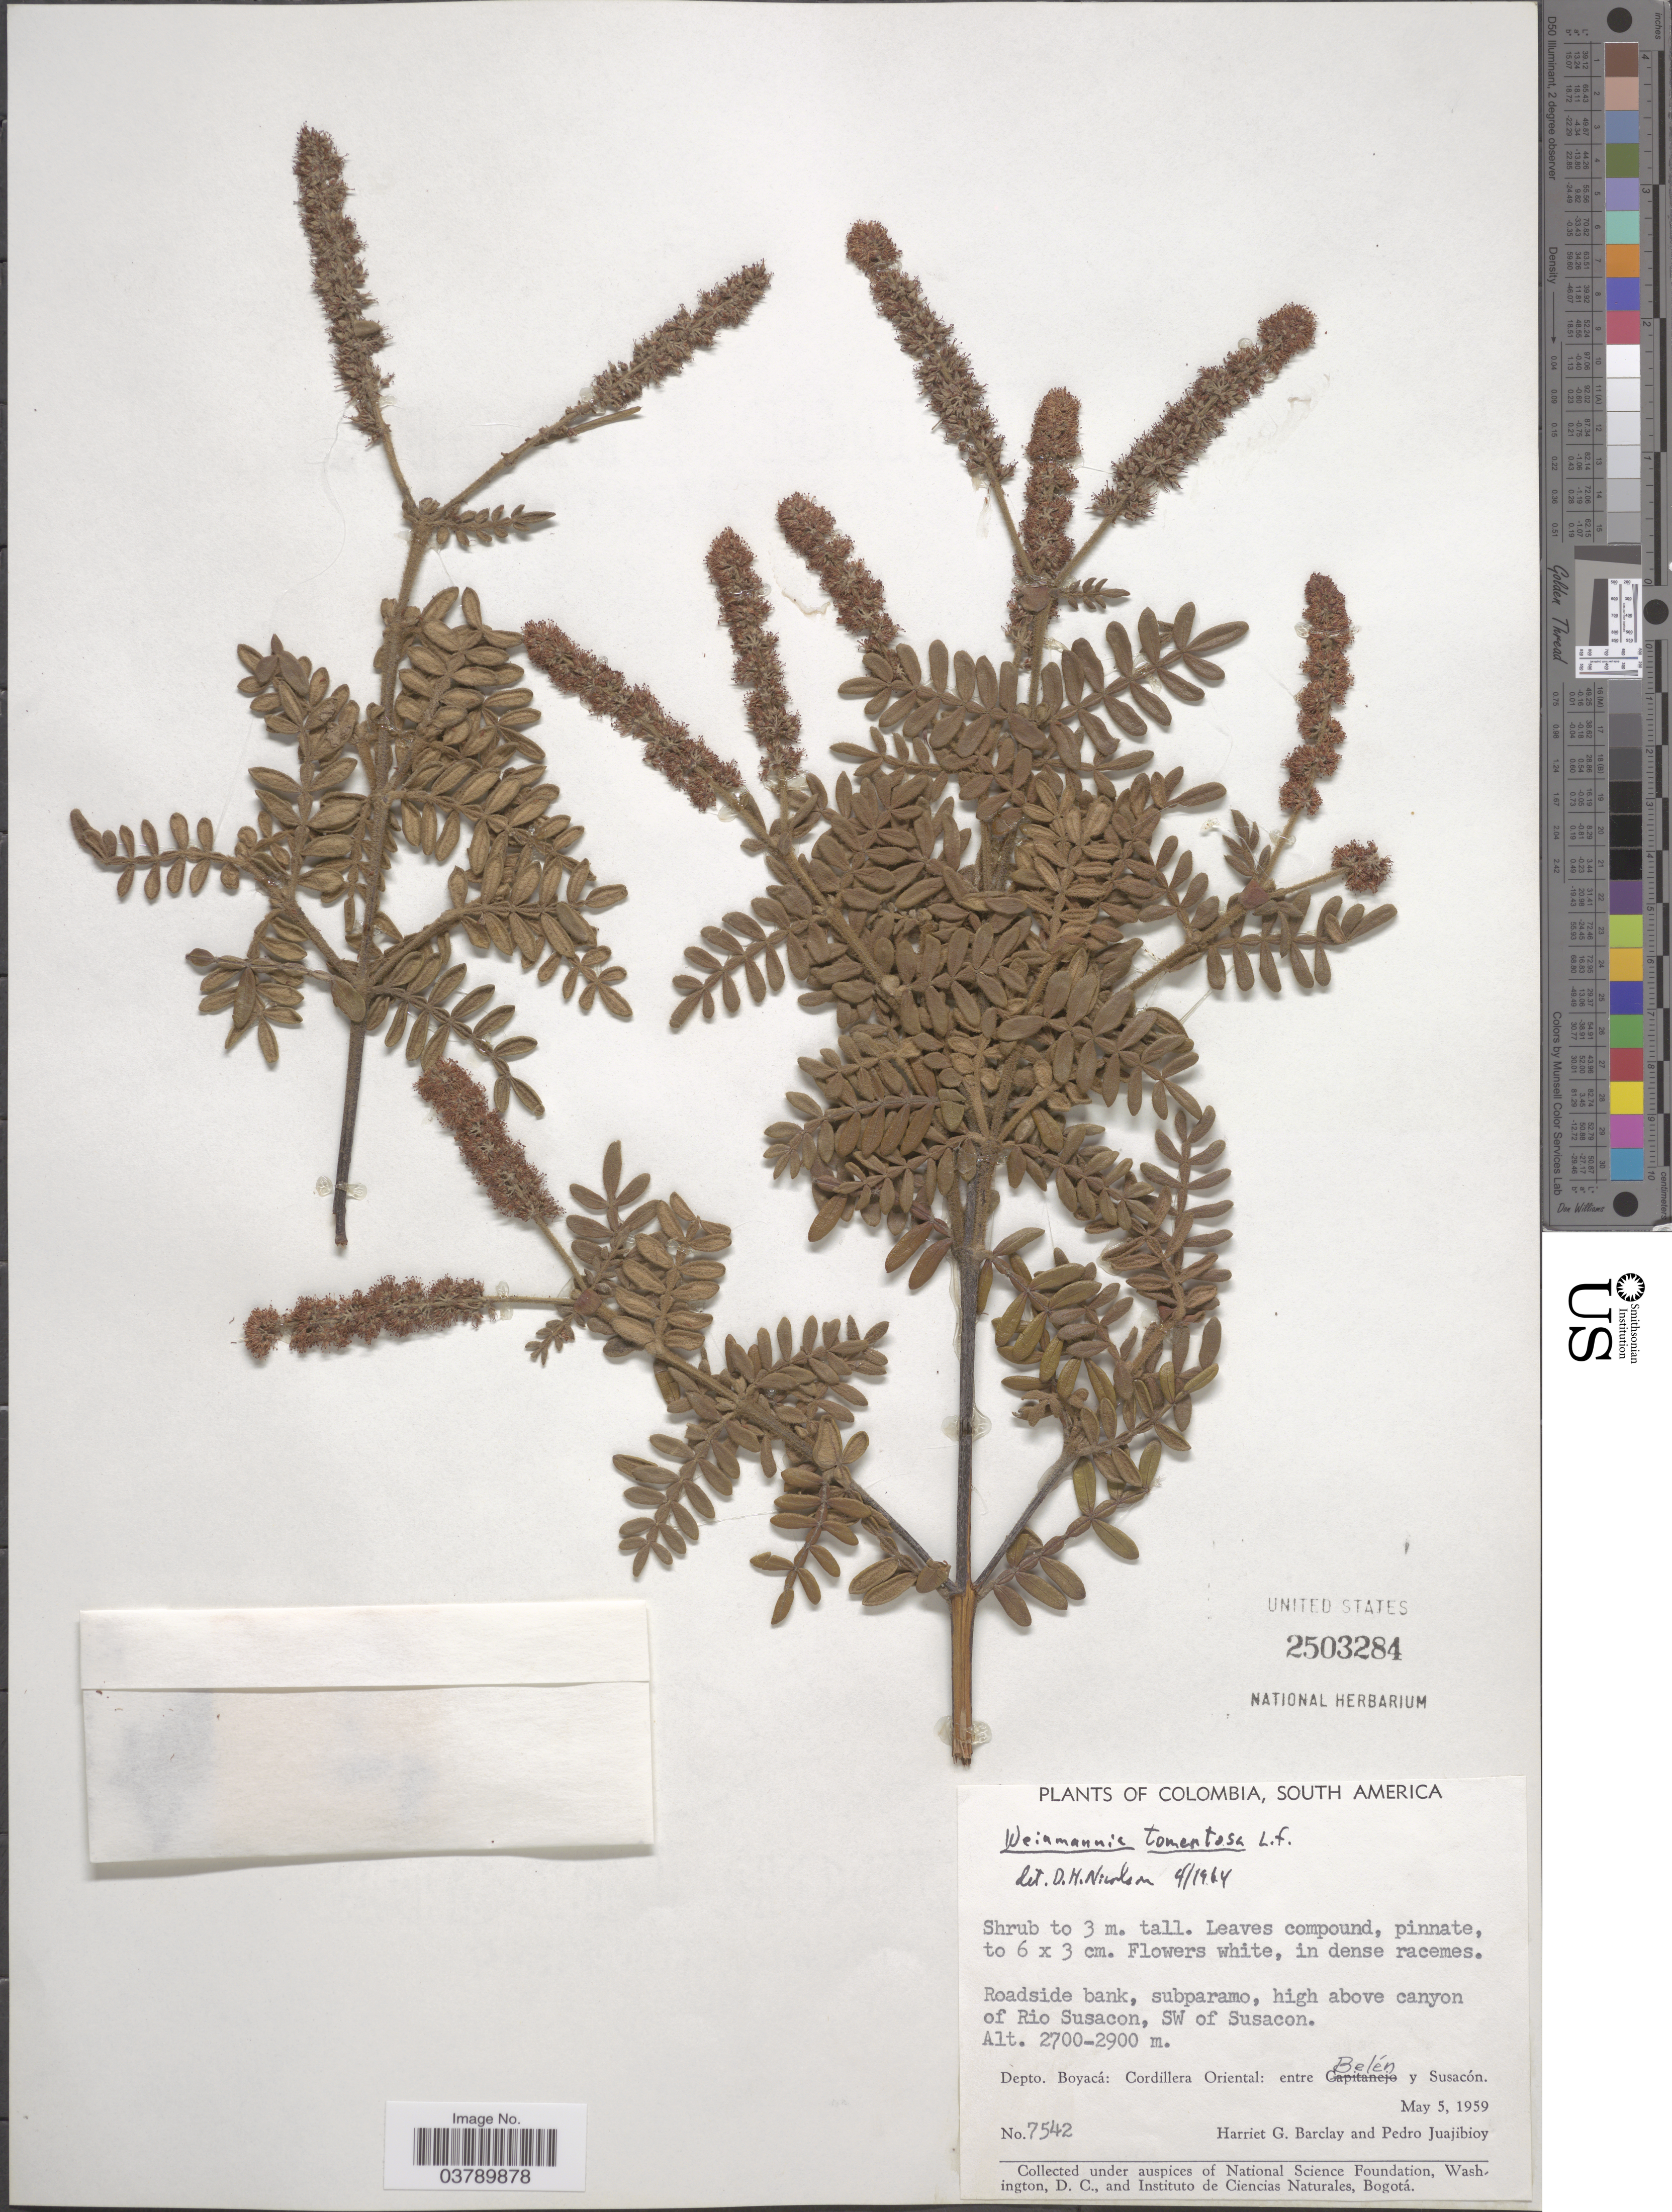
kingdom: Plantae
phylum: Tracheophyta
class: Magnoliopsida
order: Oxalidales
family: Cunoniaceae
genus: Weinmannia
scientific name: Weinmannia tomentosa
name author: L.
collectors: H. G. Barclay & P. Juajibioy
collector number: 7542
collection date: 1959-05-05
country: Colombia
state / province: Boyacá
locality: High above canyon of Rio Susacon, SW of Susacon. Depto. Boyacá: Cordillera Oriental: entre Belén y Susacón.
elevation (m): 2700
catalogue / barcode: US 2503284